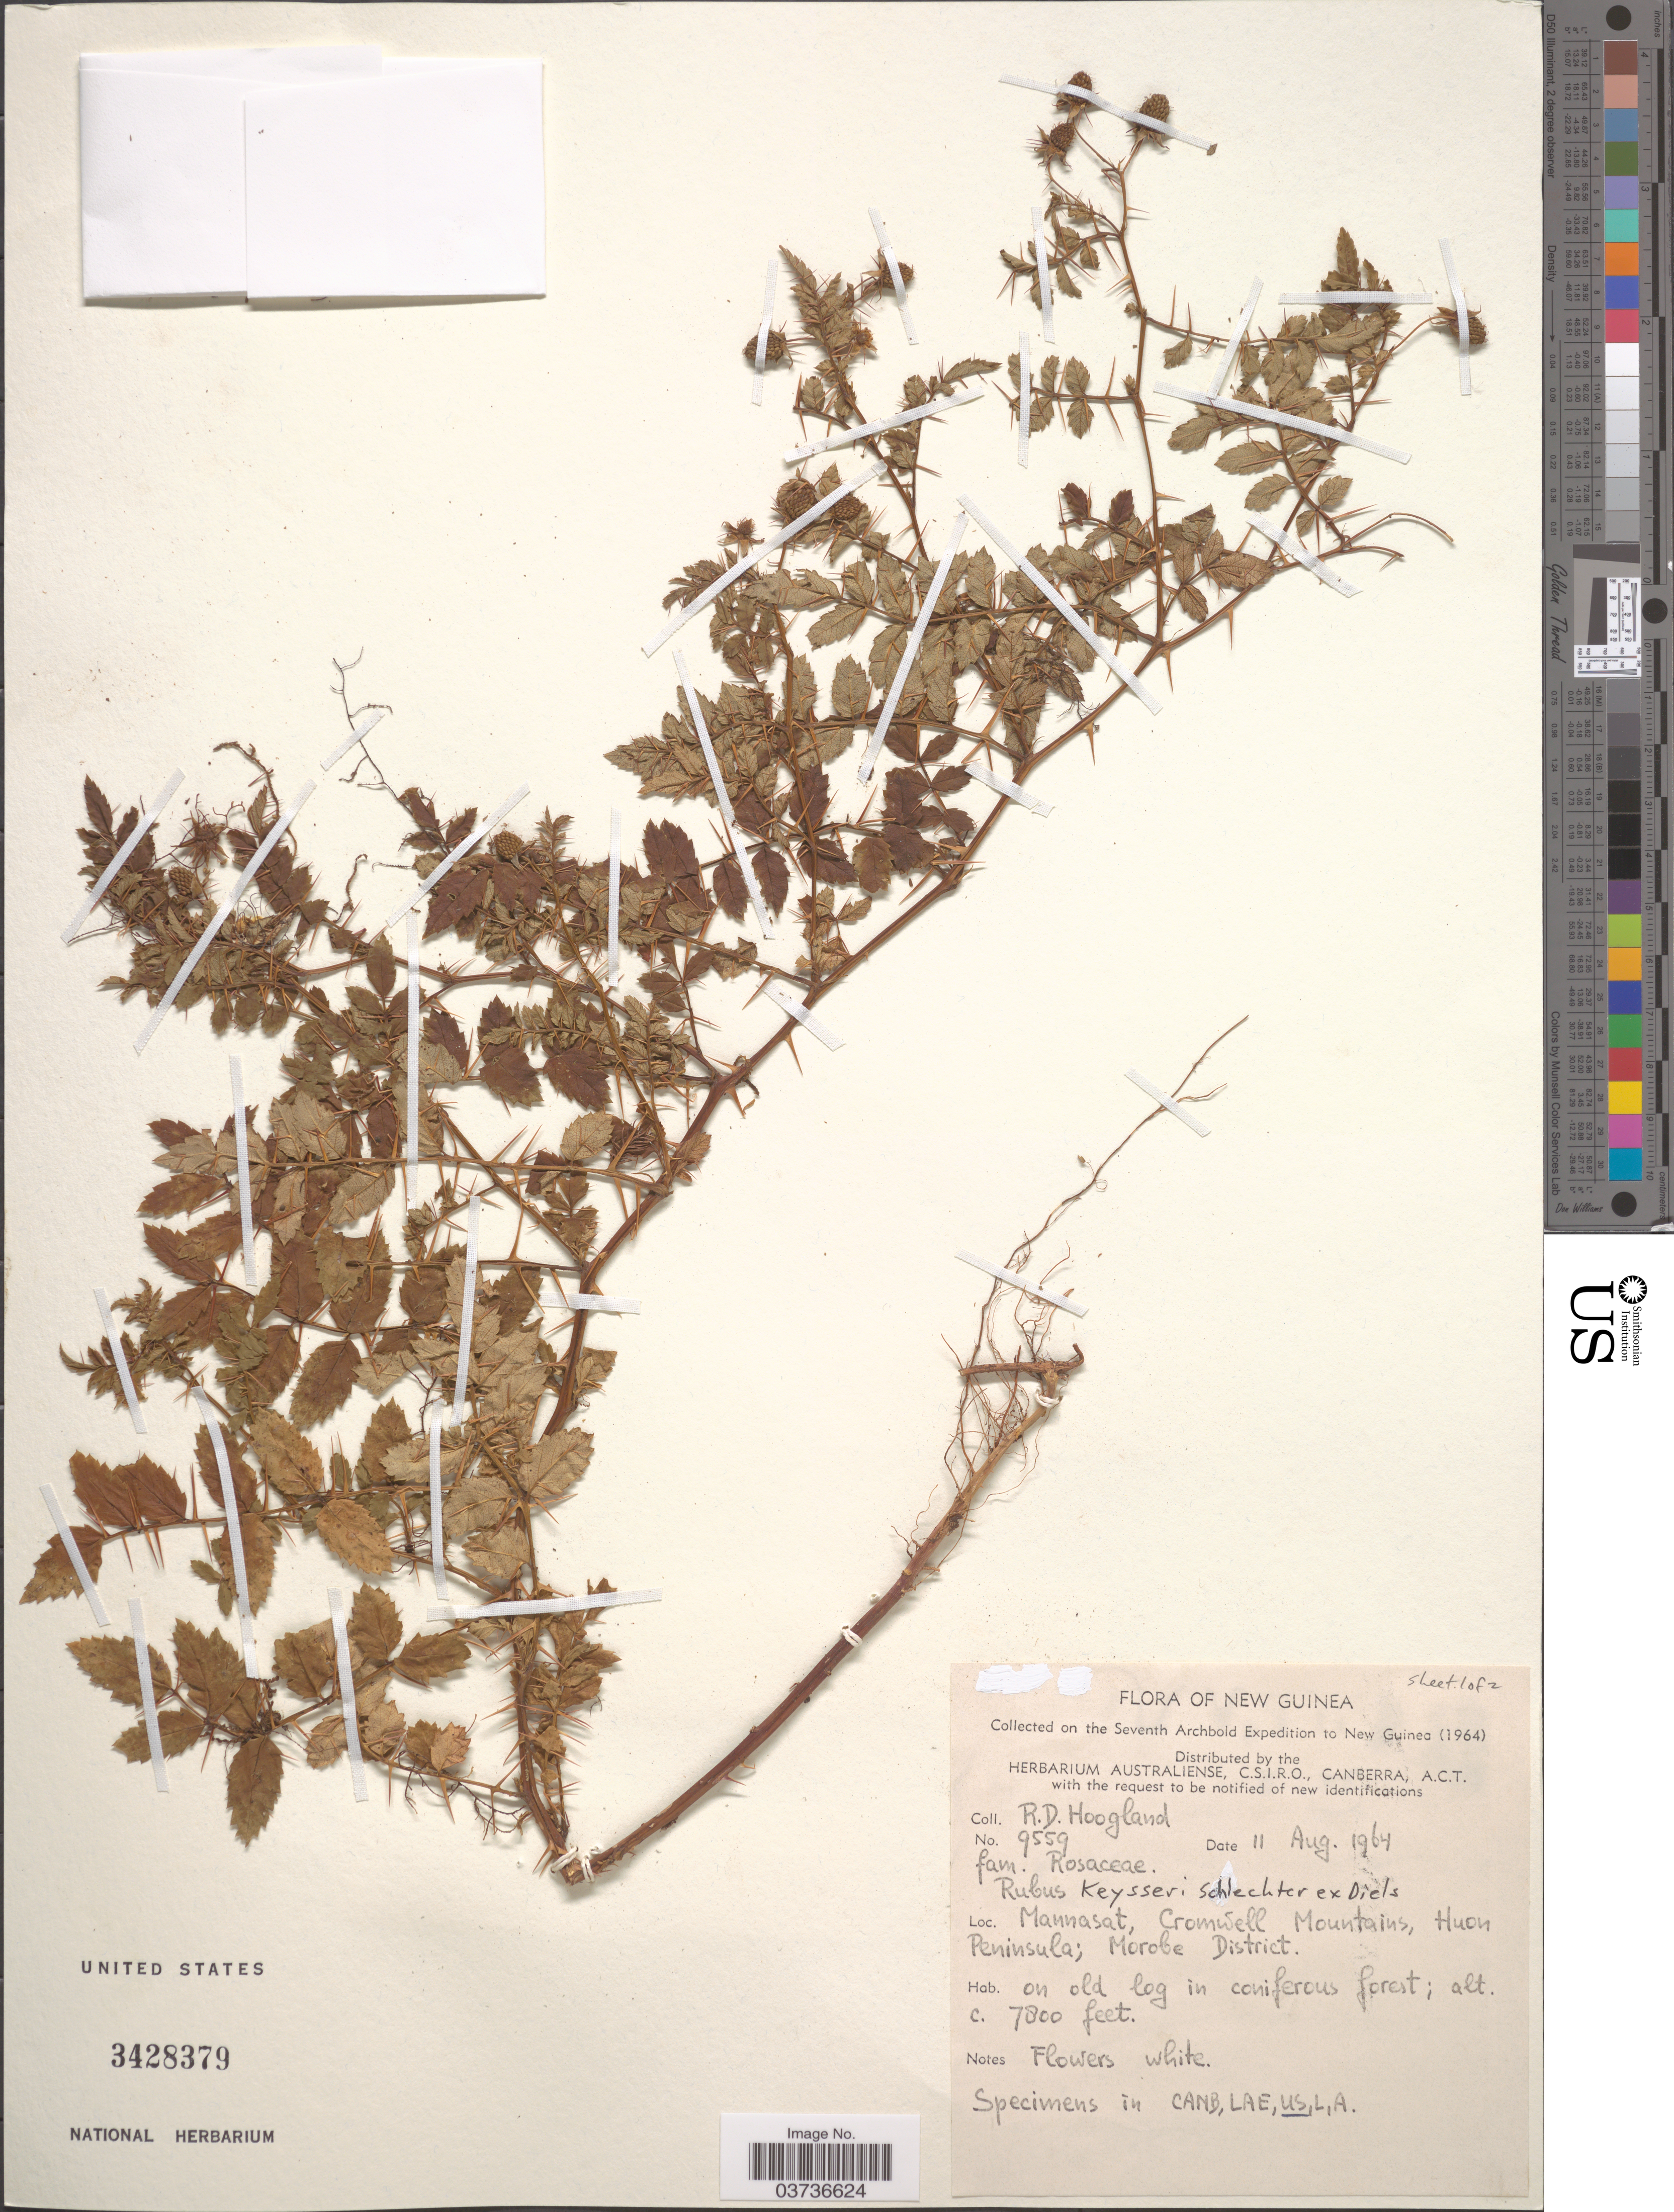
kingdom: Plantae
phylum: Tracheophyta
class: Magnoliopsida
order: Rosales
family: Rosaceae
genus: Rubus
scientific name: Rubus keysseri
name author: Schltr. ex Diels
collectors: R. D. Hoogland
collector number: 9559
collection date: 1964-08-11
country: Papua New Guinea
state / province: Morobe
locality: New Guinea. Mannasat, Cromwell Mountains, Huon Peninsula; Morobe District.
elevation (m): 2377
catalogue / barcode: US 3428379